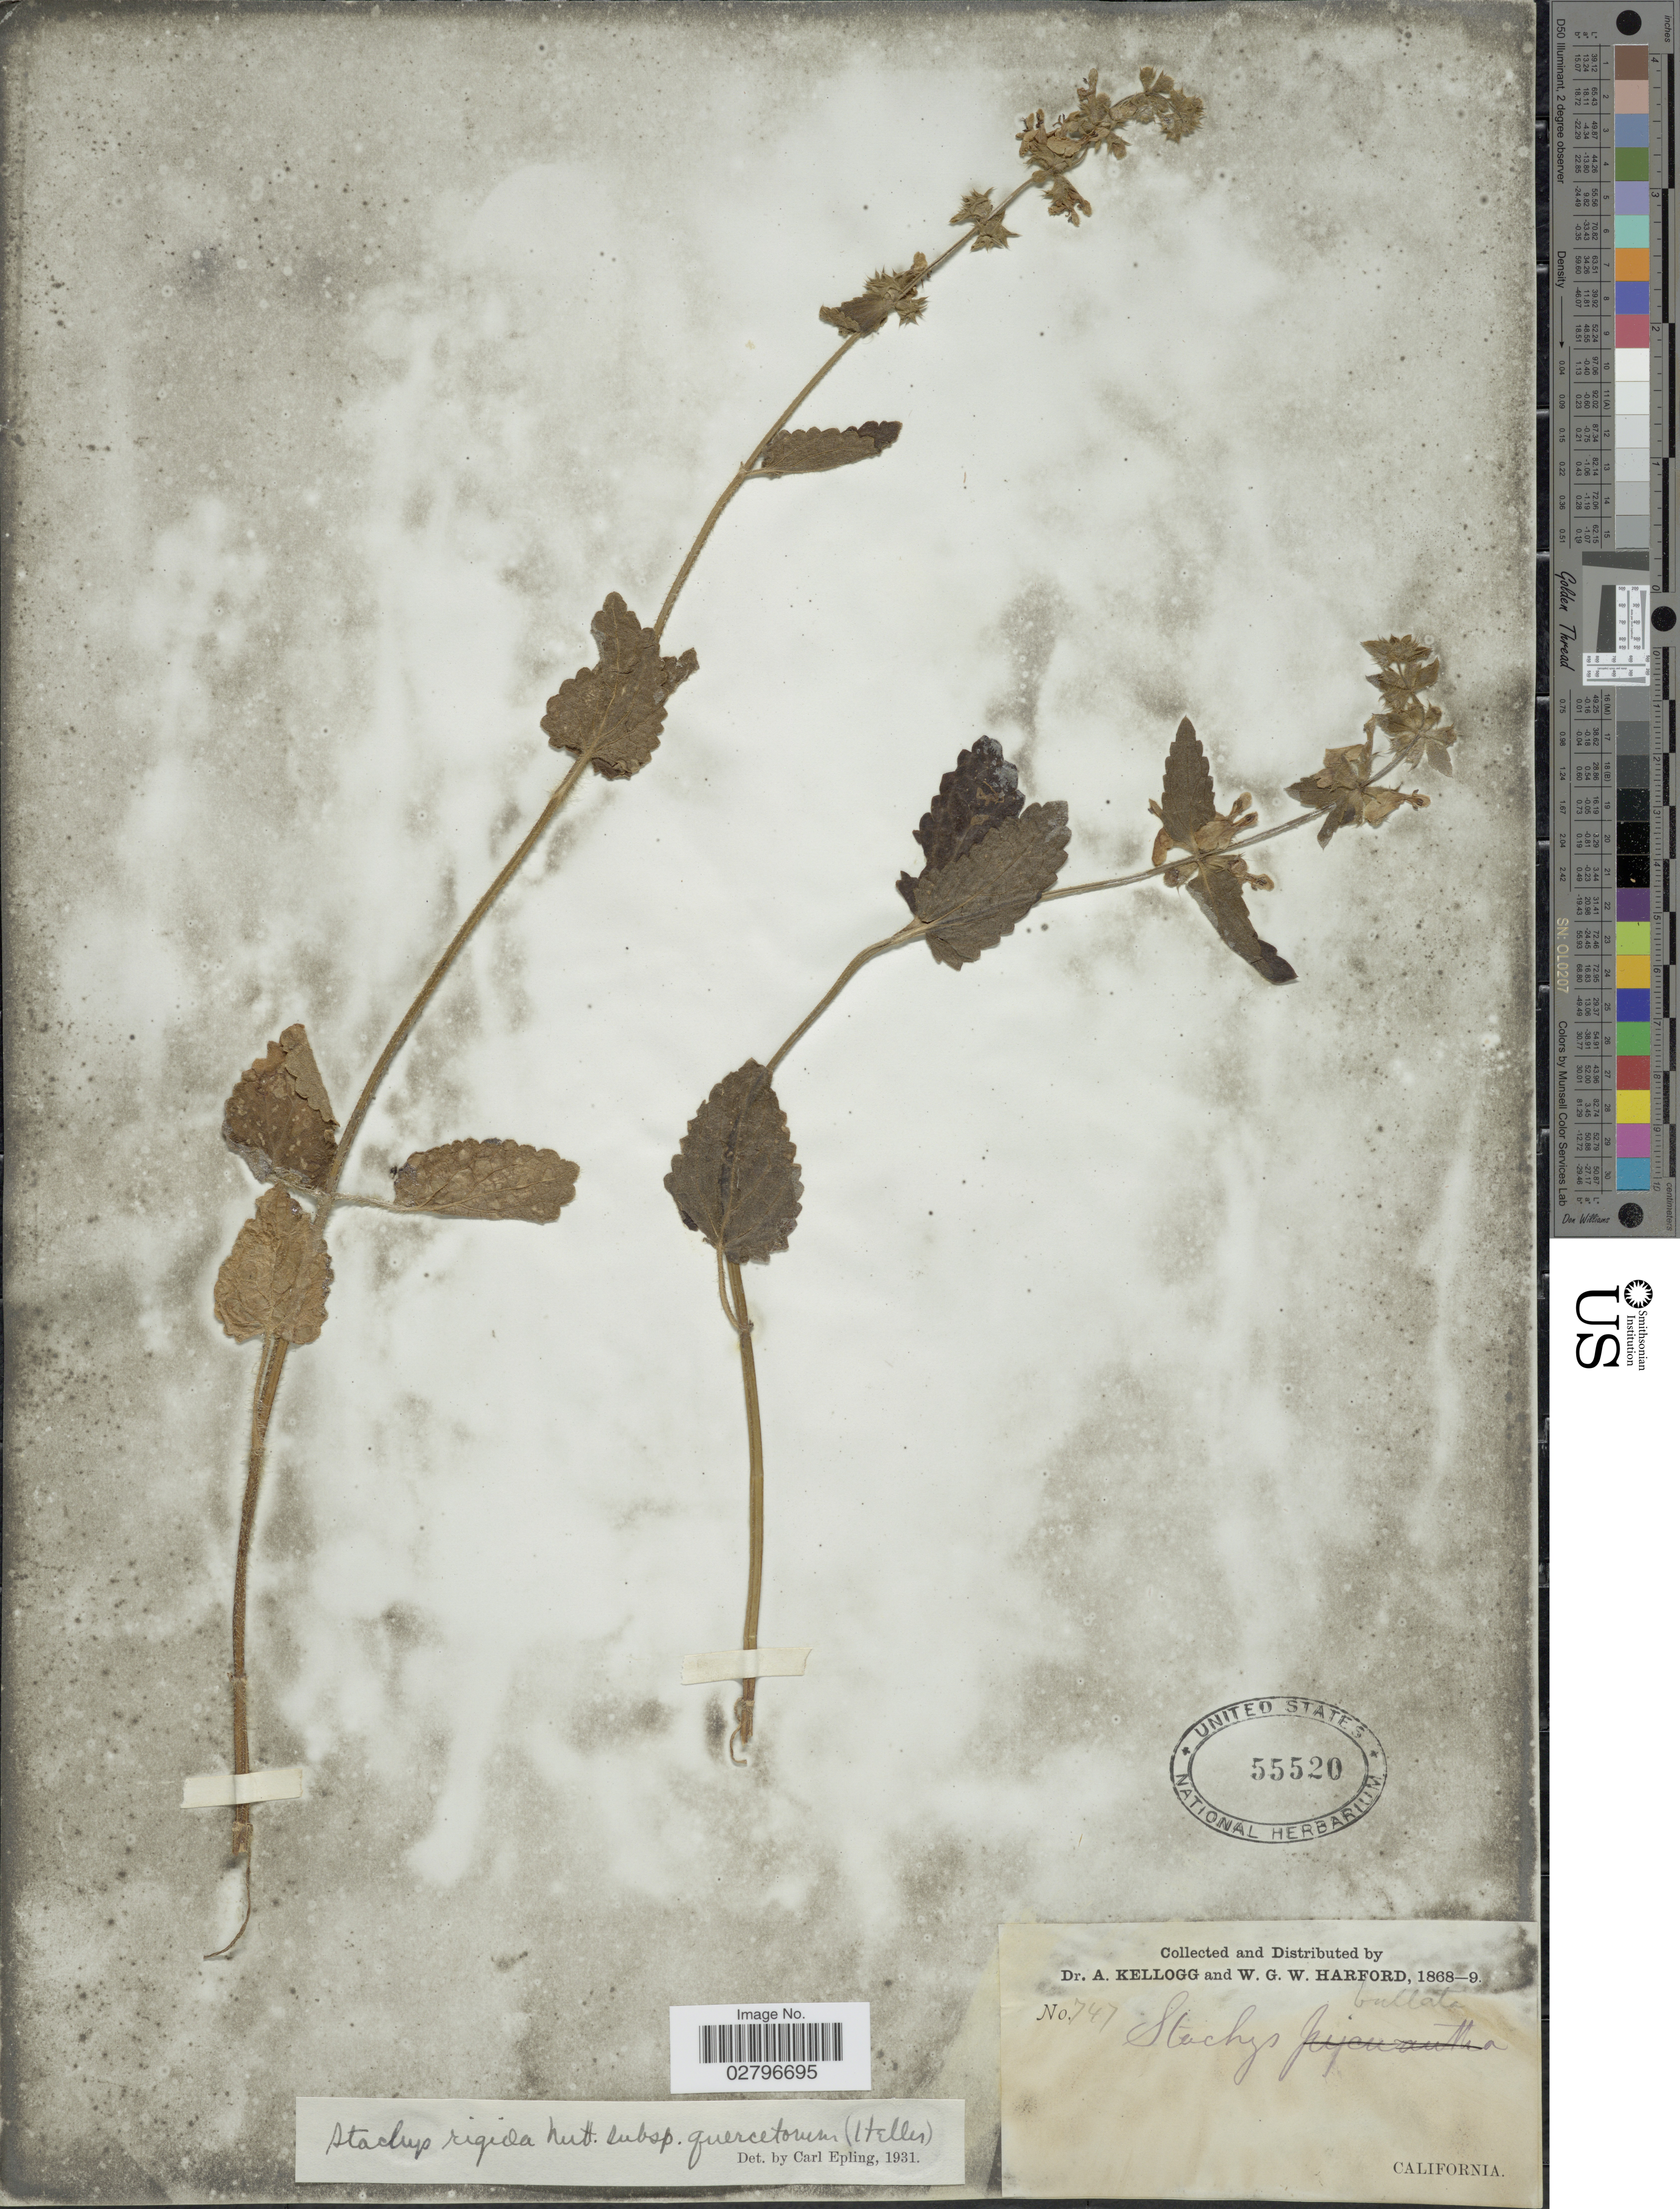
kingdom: Plantae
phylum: Tracheophyta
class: Magnoliopsida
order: Lamiales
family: Lamiaceae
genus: Stachys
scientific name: Stachys rigida subsp. quercetorum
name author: (A. Heller) Epling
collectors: A. Kellogg & W. G. W. Harford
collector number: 747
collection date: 1868/1869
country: United States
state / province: California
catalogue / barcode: US 55520